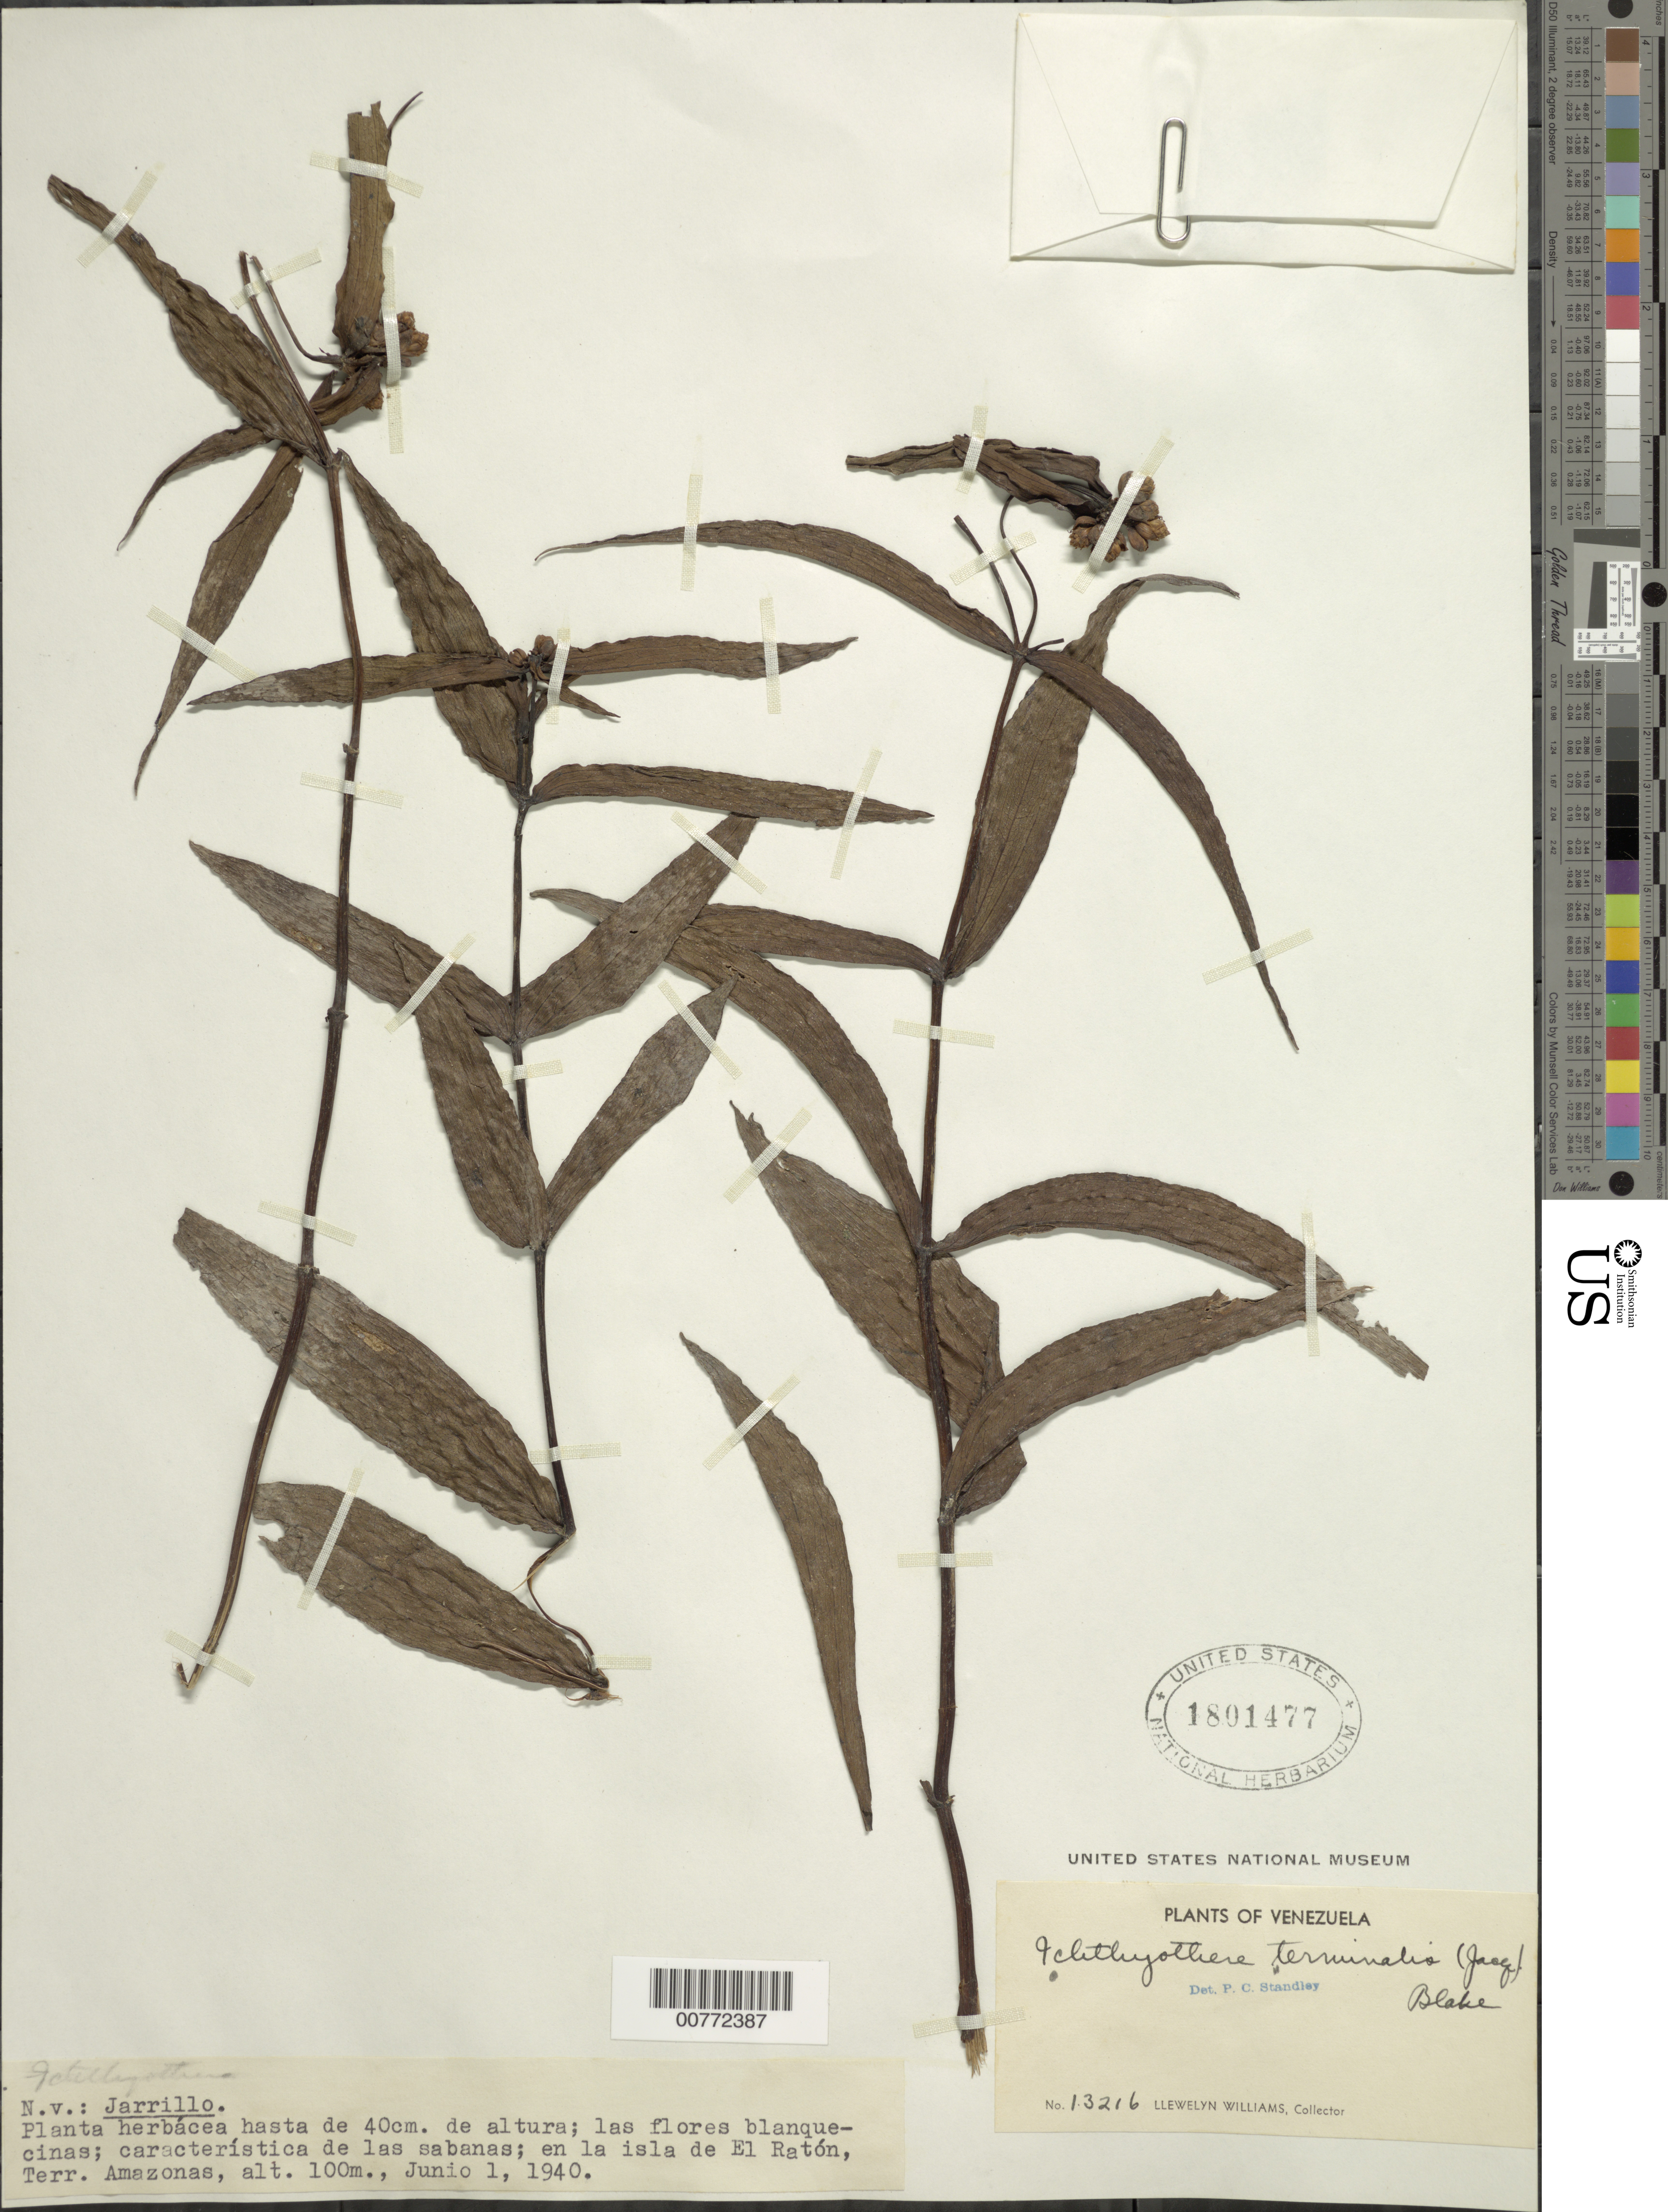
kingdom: Plantae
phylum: Tracheophyta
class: Magnoliopsida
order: Asterales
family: Asteraceae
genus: Ichthyothere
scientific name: Ichthyothere terminalis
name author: (Spreng.) S.F. Blake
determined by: Standley, Paul C.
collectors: Ll. Williams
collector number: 13216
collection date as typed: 1-Jun-40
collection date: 1940-06-01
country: Venezuela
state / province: Amazonas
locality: Isla de El Ratón, Alto Orinoco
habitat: Savanna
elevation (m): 100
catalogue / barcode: US 1801477